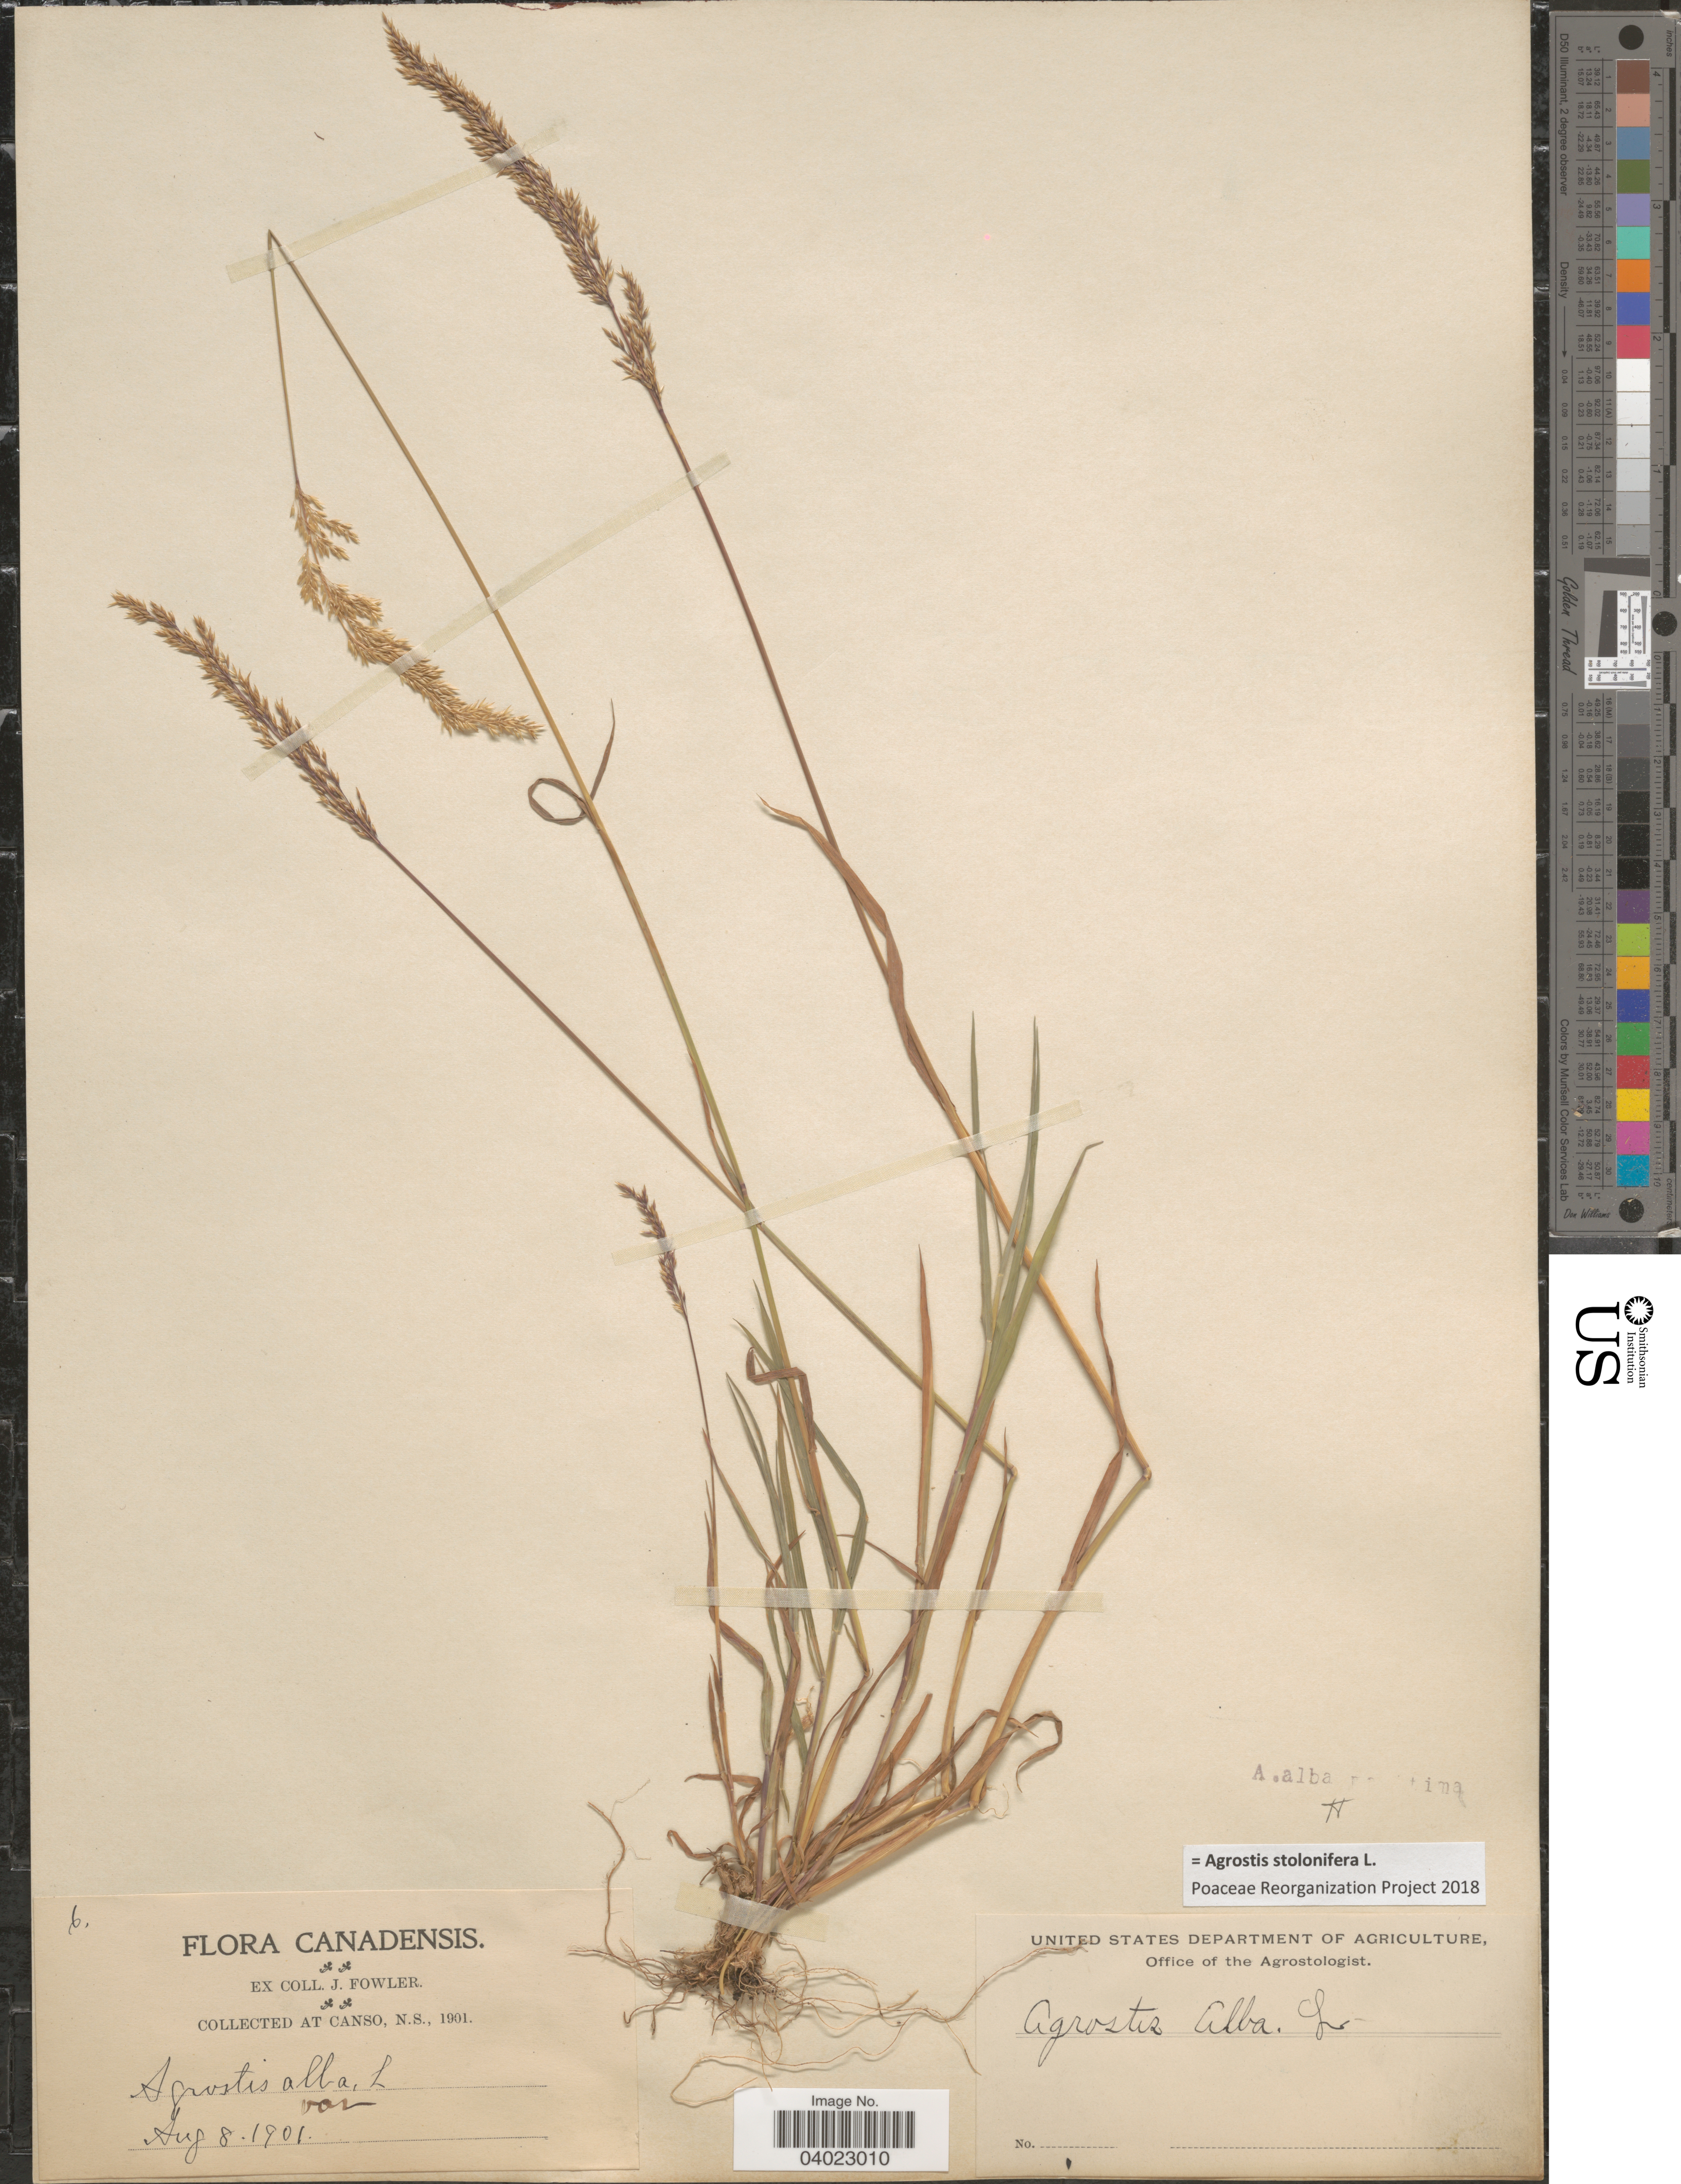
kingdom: Plantae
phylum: Tracheophyta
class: Liliopsida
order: Poales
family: Poaceae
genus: Agrostis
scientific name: Agrostis stolonifera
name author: L.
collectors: J. Fowler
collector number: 6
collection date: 1901-08-08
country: Canada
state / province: Nova Scotia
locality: At Canso.